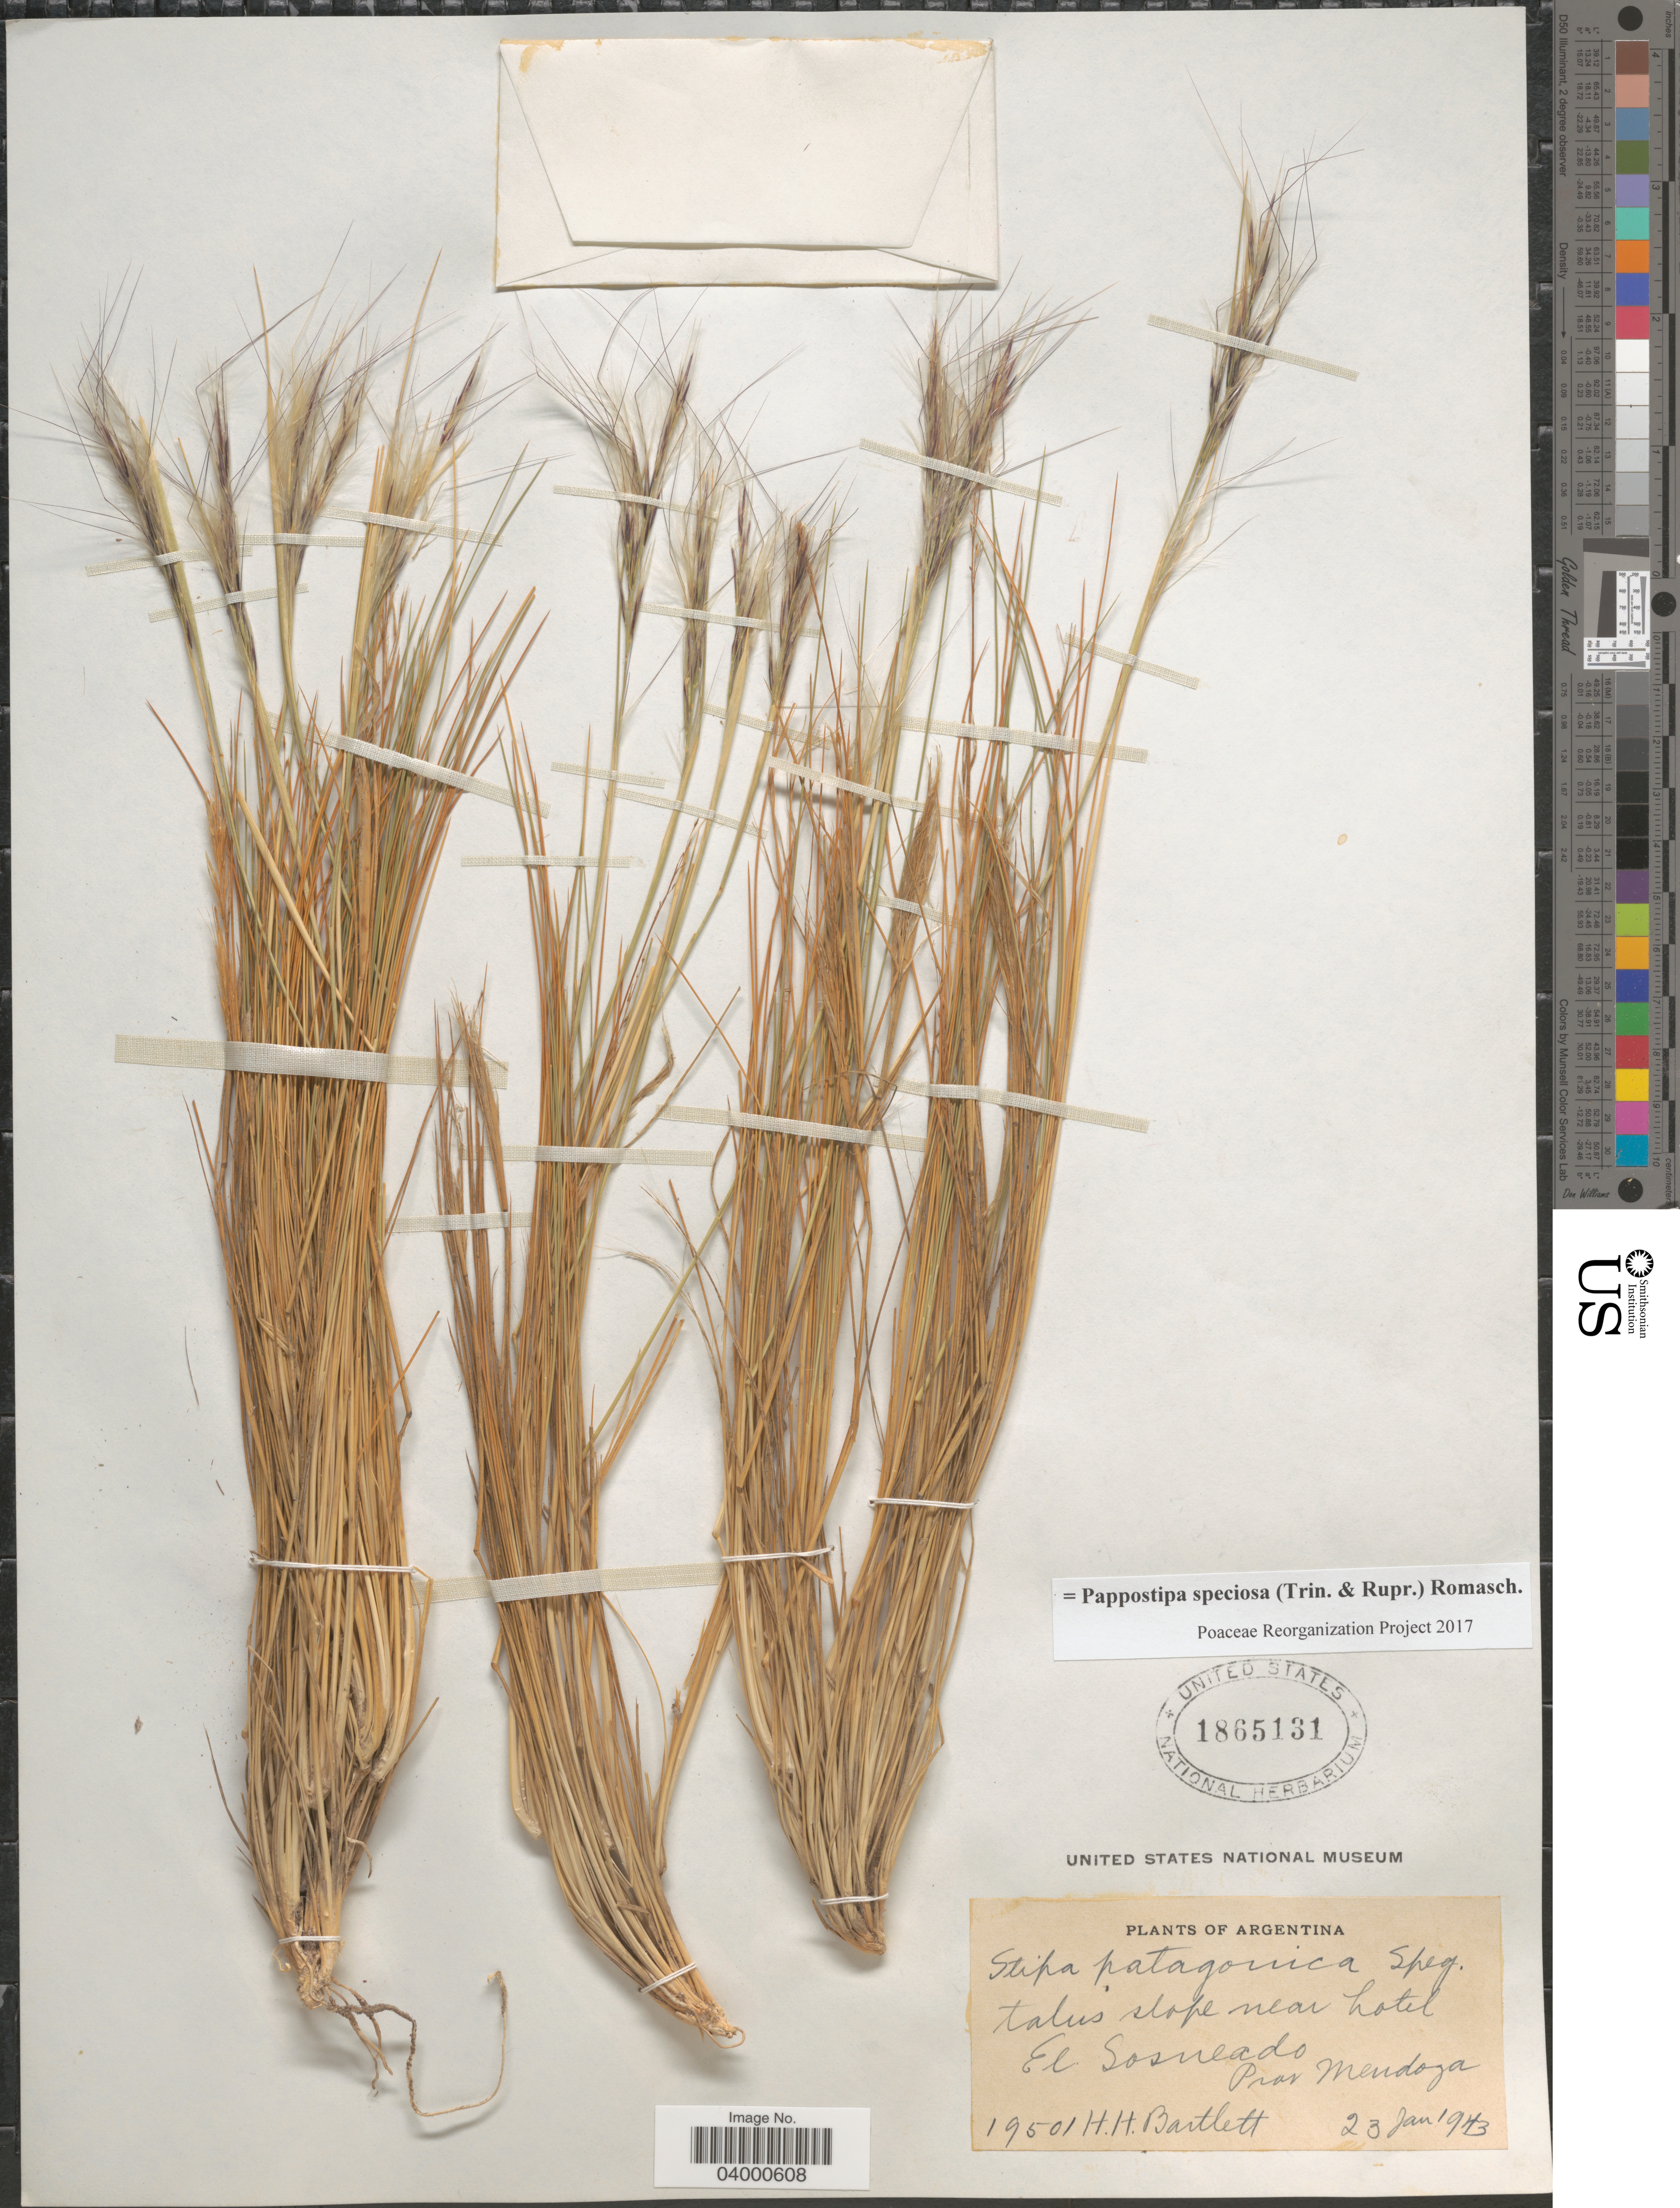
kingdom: Plantae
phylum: Tracheophyta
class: Liliopsida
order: Poales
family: Poaceae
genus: Pappostipa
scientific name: Pappostipa speciosa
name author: (Trin. & Rupr.) Romasch.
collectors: H. H. Bartlett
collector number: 19501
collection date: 1943-01-23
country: Argentina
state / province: Mendoza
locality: Talus slope near hotel. El Sosneado.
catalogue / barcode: US 1865131